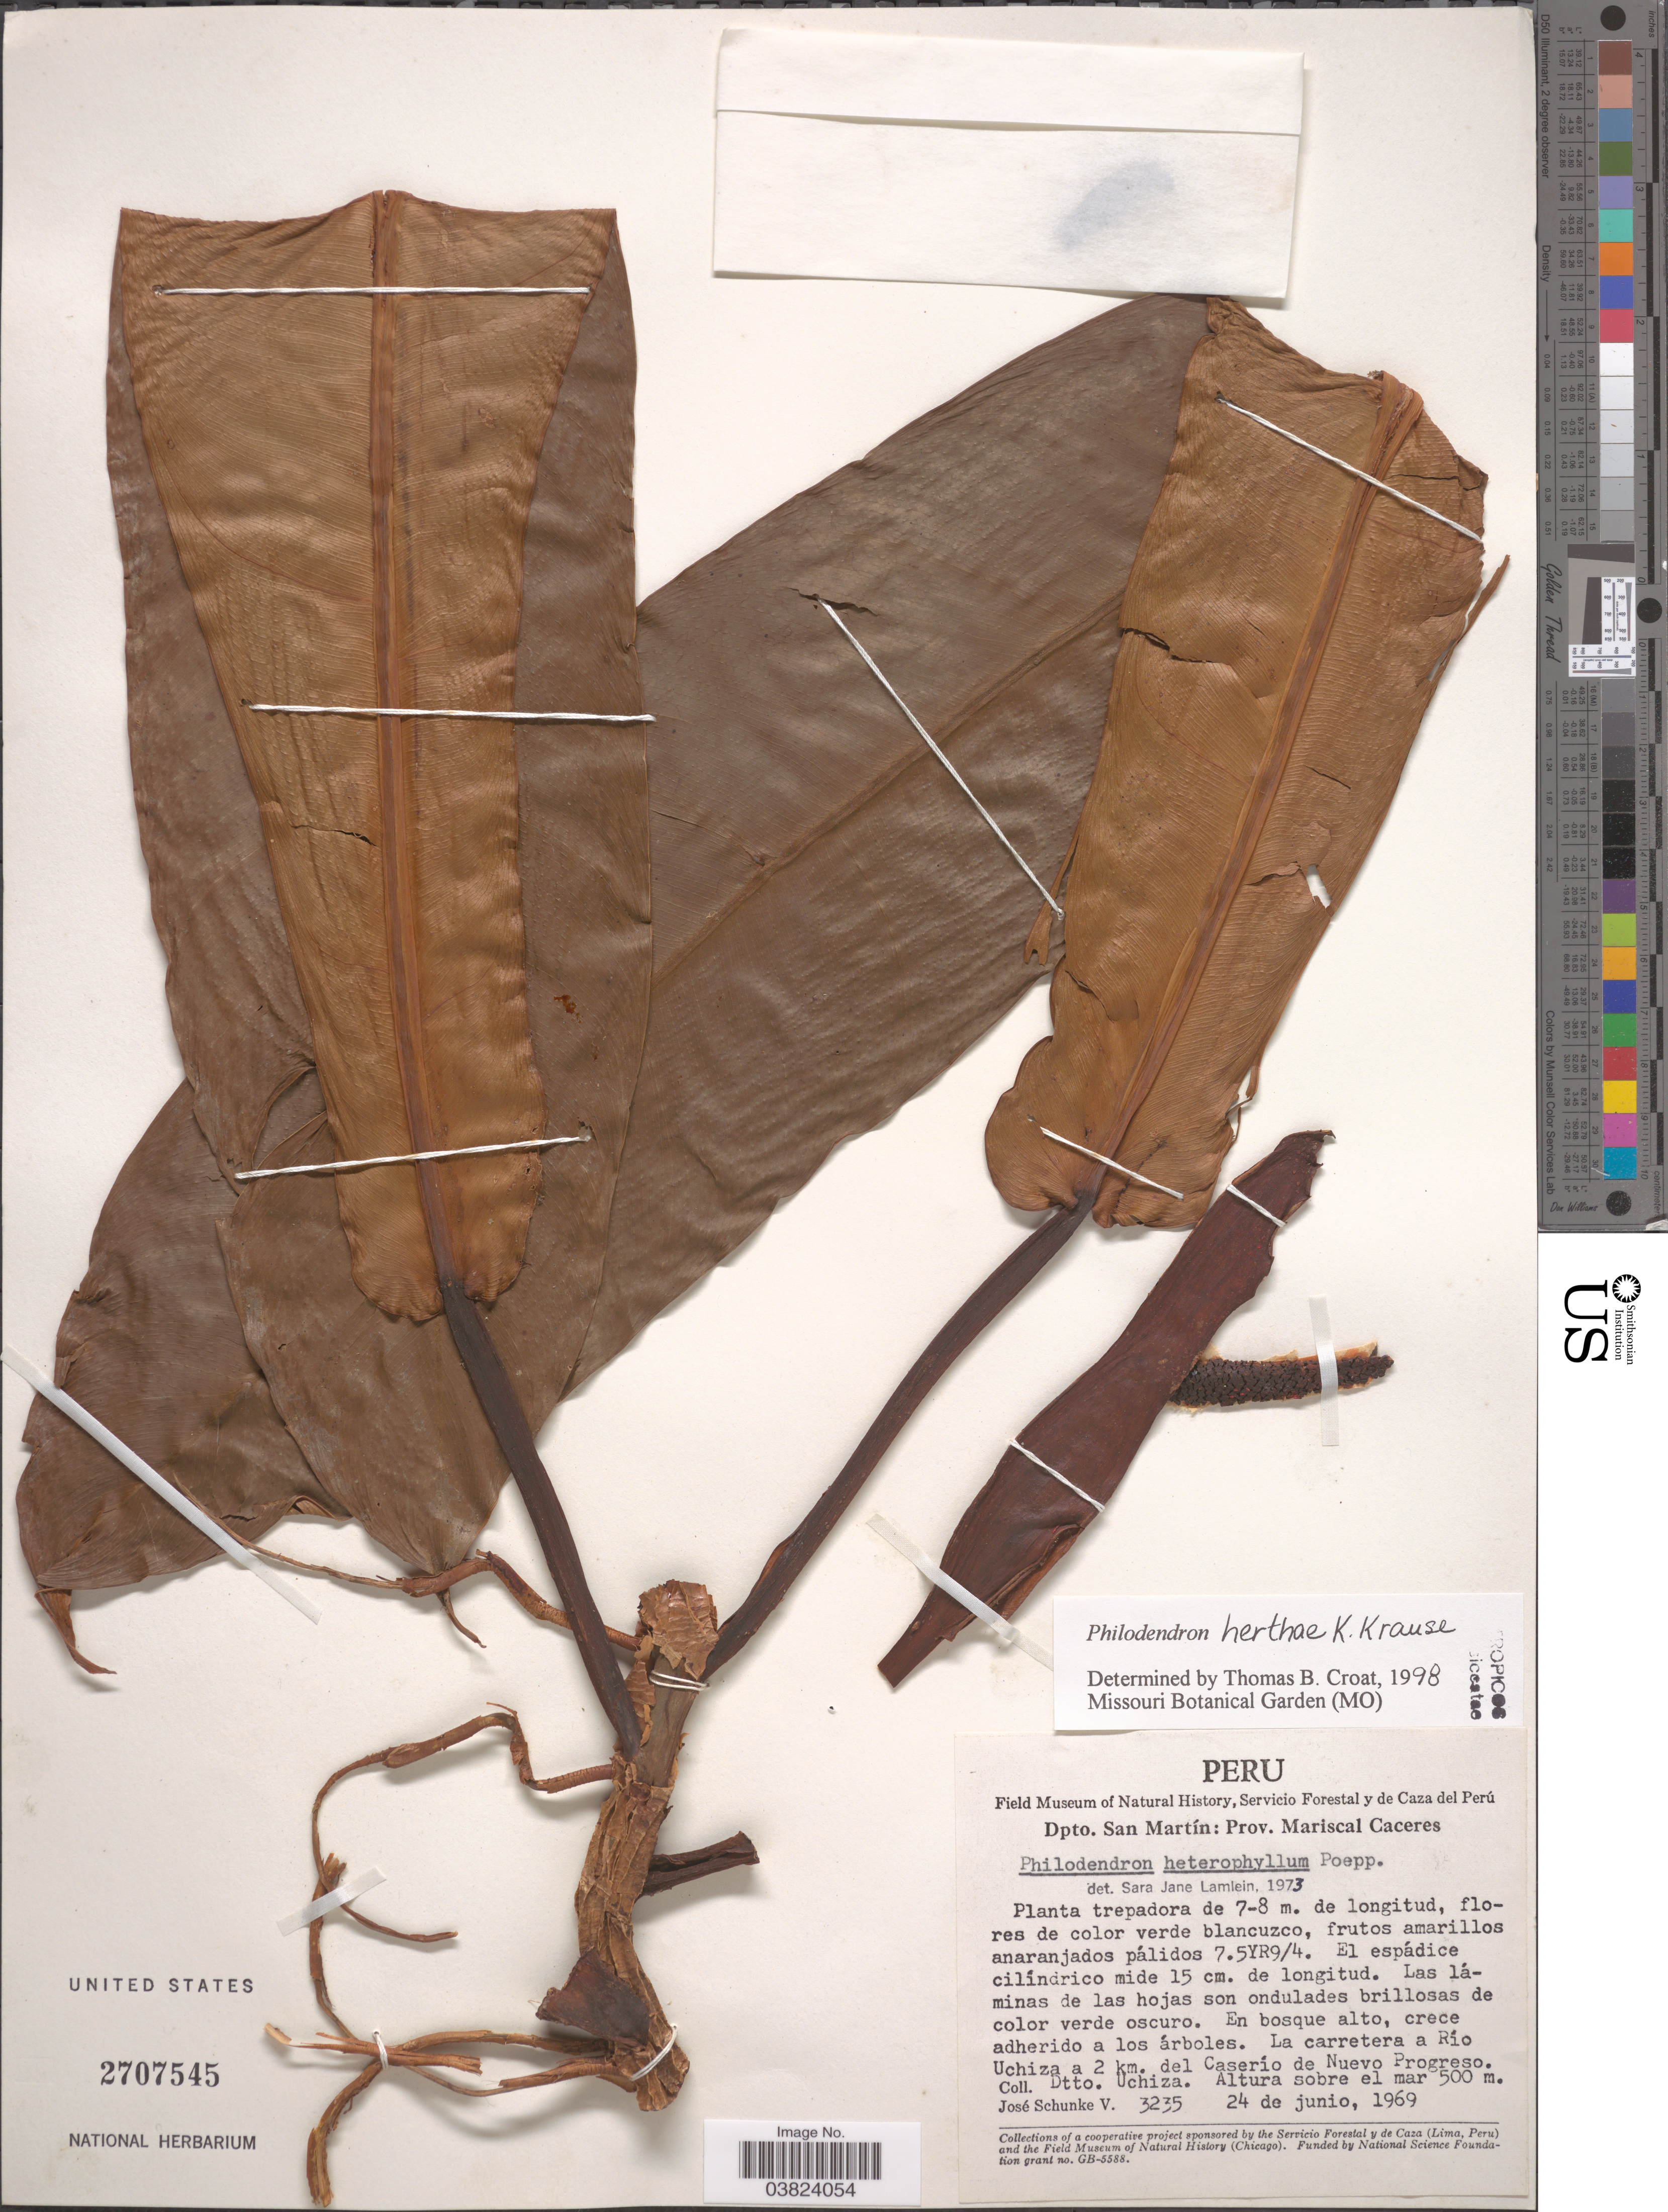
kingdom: Plantae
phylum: Tracheophyta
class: Liliopsida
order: Alismatales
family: Araceae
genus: Philodendron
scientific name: Philodendron herthae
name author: K. Krause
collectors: J. Schunke Vigo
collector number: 3235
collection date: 1969-06-24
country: Peru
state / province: San Martín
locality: Dpto. San Martín: Prov. Mariscal Caceres. La carretera a Río Uchiza a 2 km. del Caserío de Nuevo Progreso. Dtto, Uchiza.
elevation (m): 500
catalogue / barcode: US 2707545